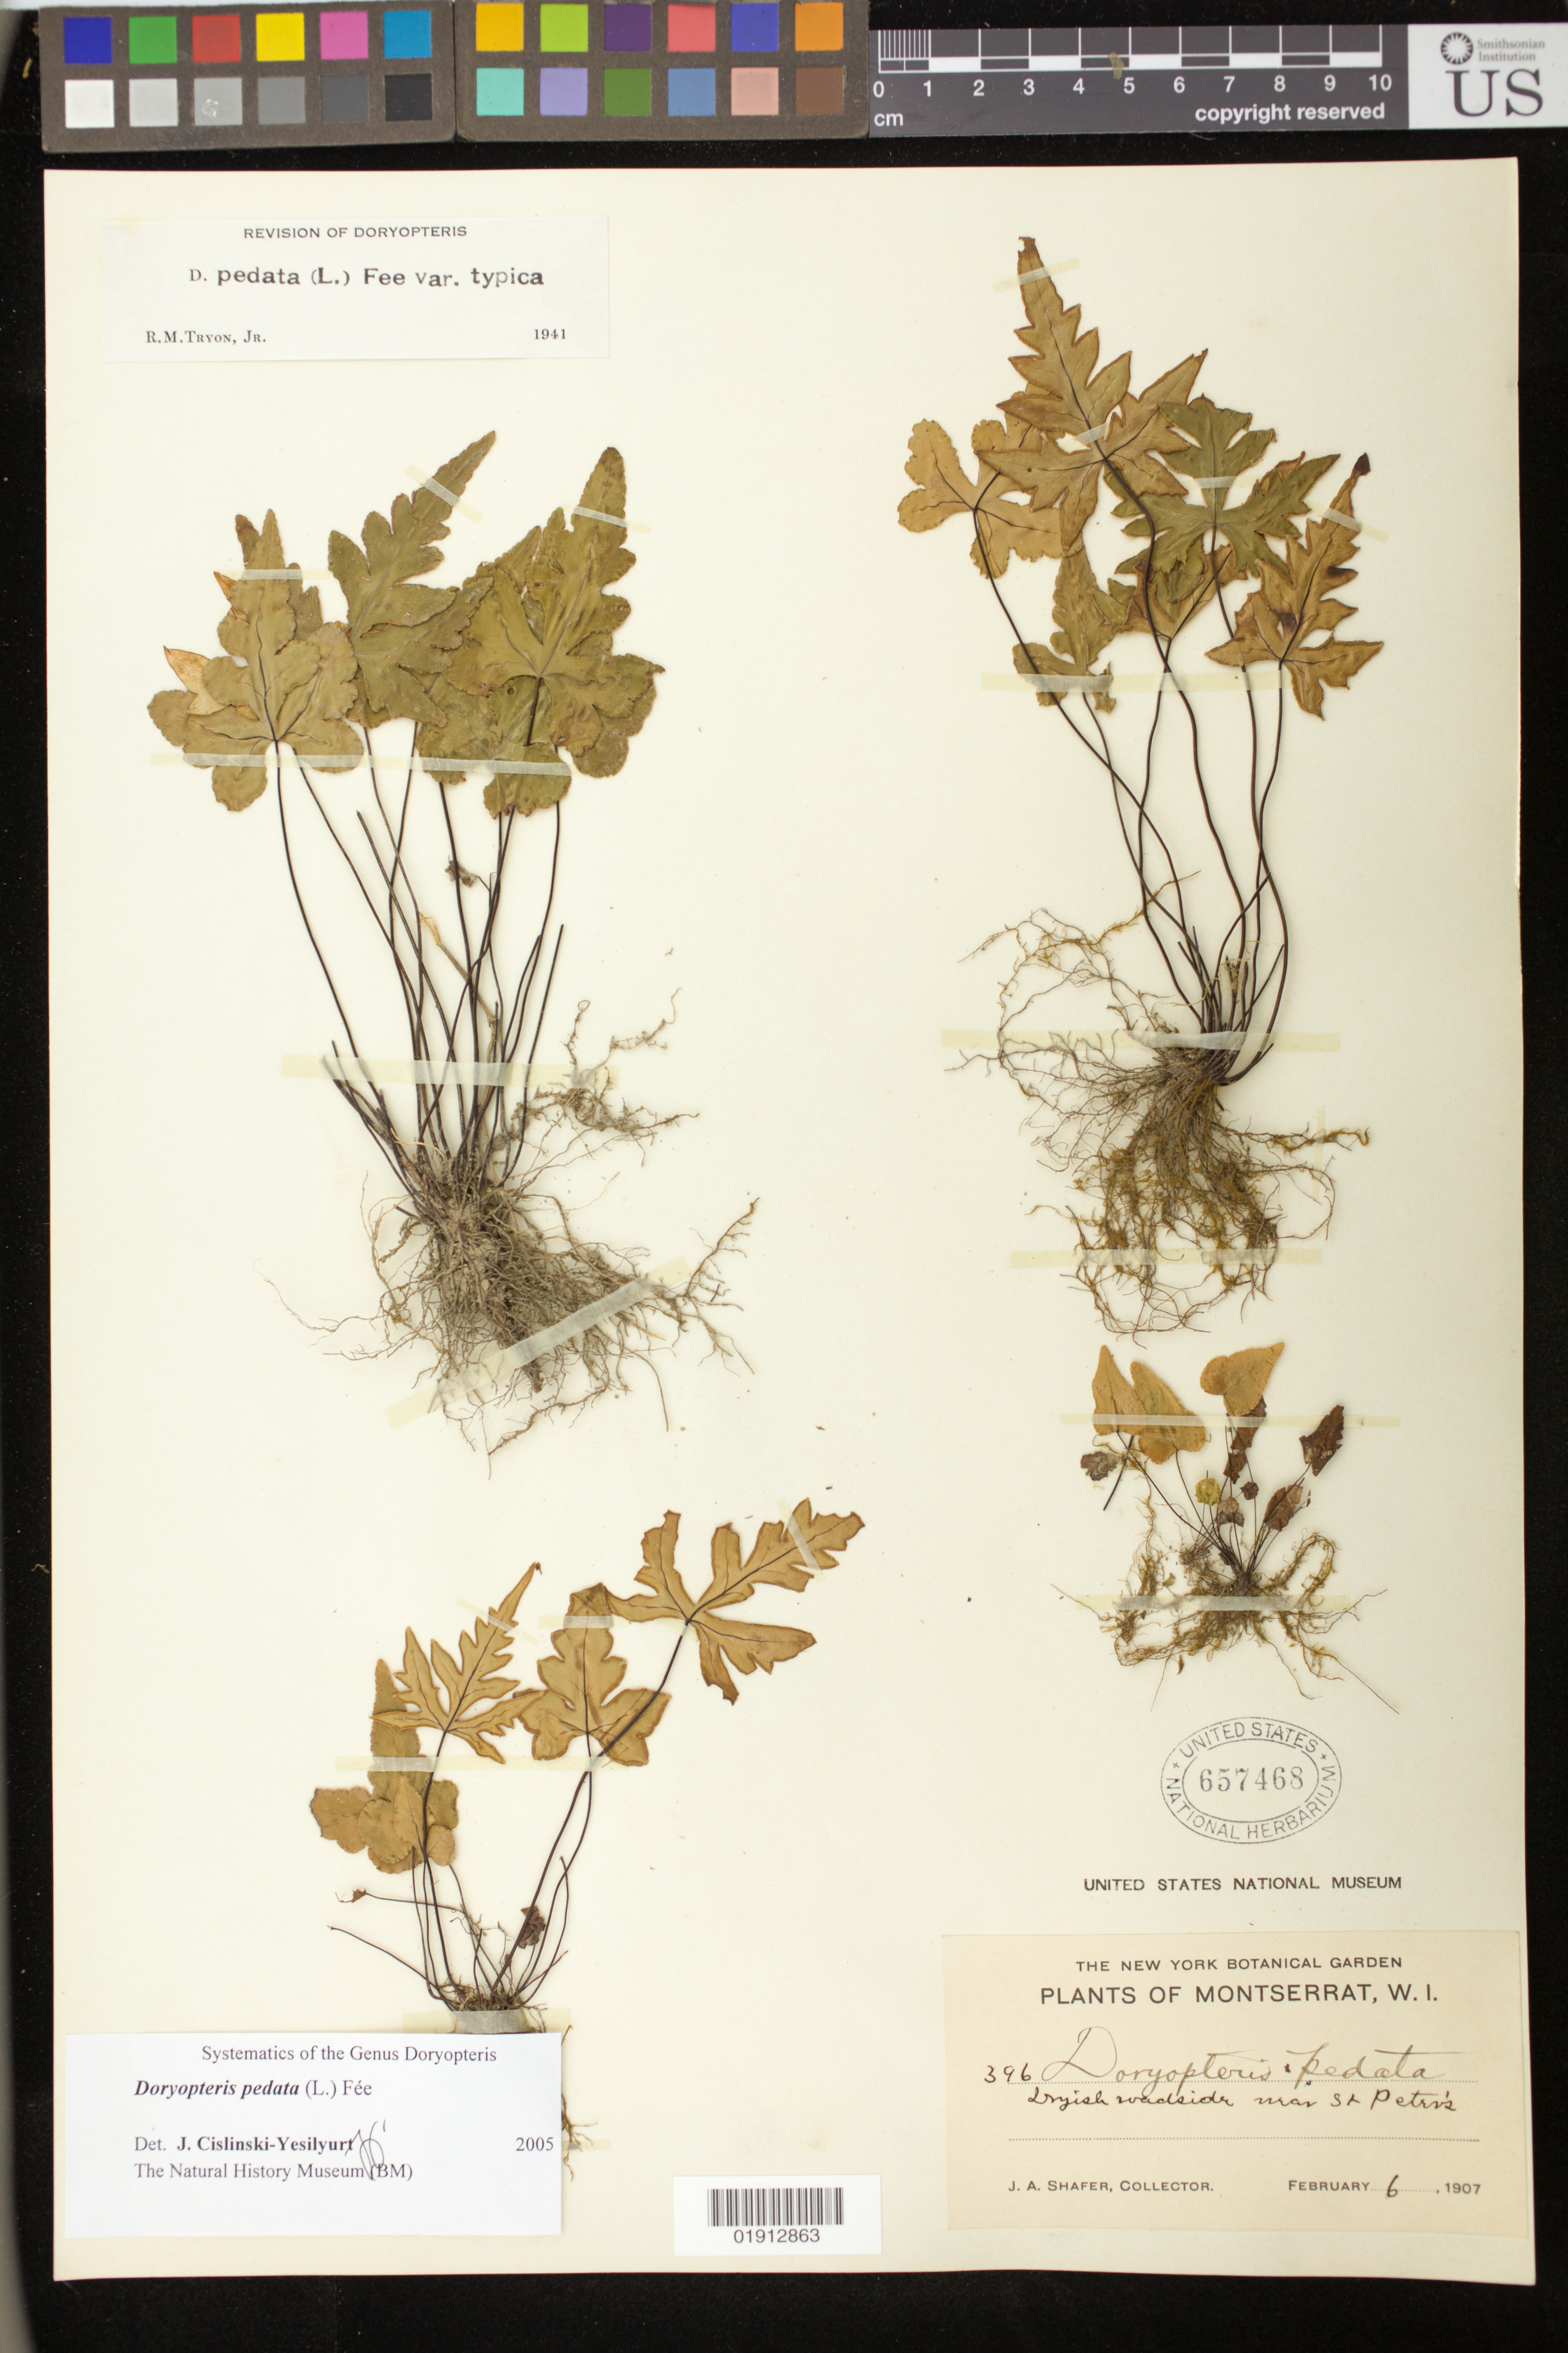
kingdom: Plantae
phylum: Tracheophyta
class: Polypodiopsida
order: Polypodiales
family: Pteridaceae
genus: Doryopteris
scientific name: Doryopteris pedata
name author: (L.) Fée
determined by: Yesilyurt, J. C.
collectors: J. A. Shafer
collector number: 396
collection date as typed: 06 Feb 1907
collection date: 1907-02-06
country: Montserrat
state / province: Saint Peter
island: Montserrat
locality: near St. Petro's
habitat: Dryish roadside.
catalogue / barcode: US 657468